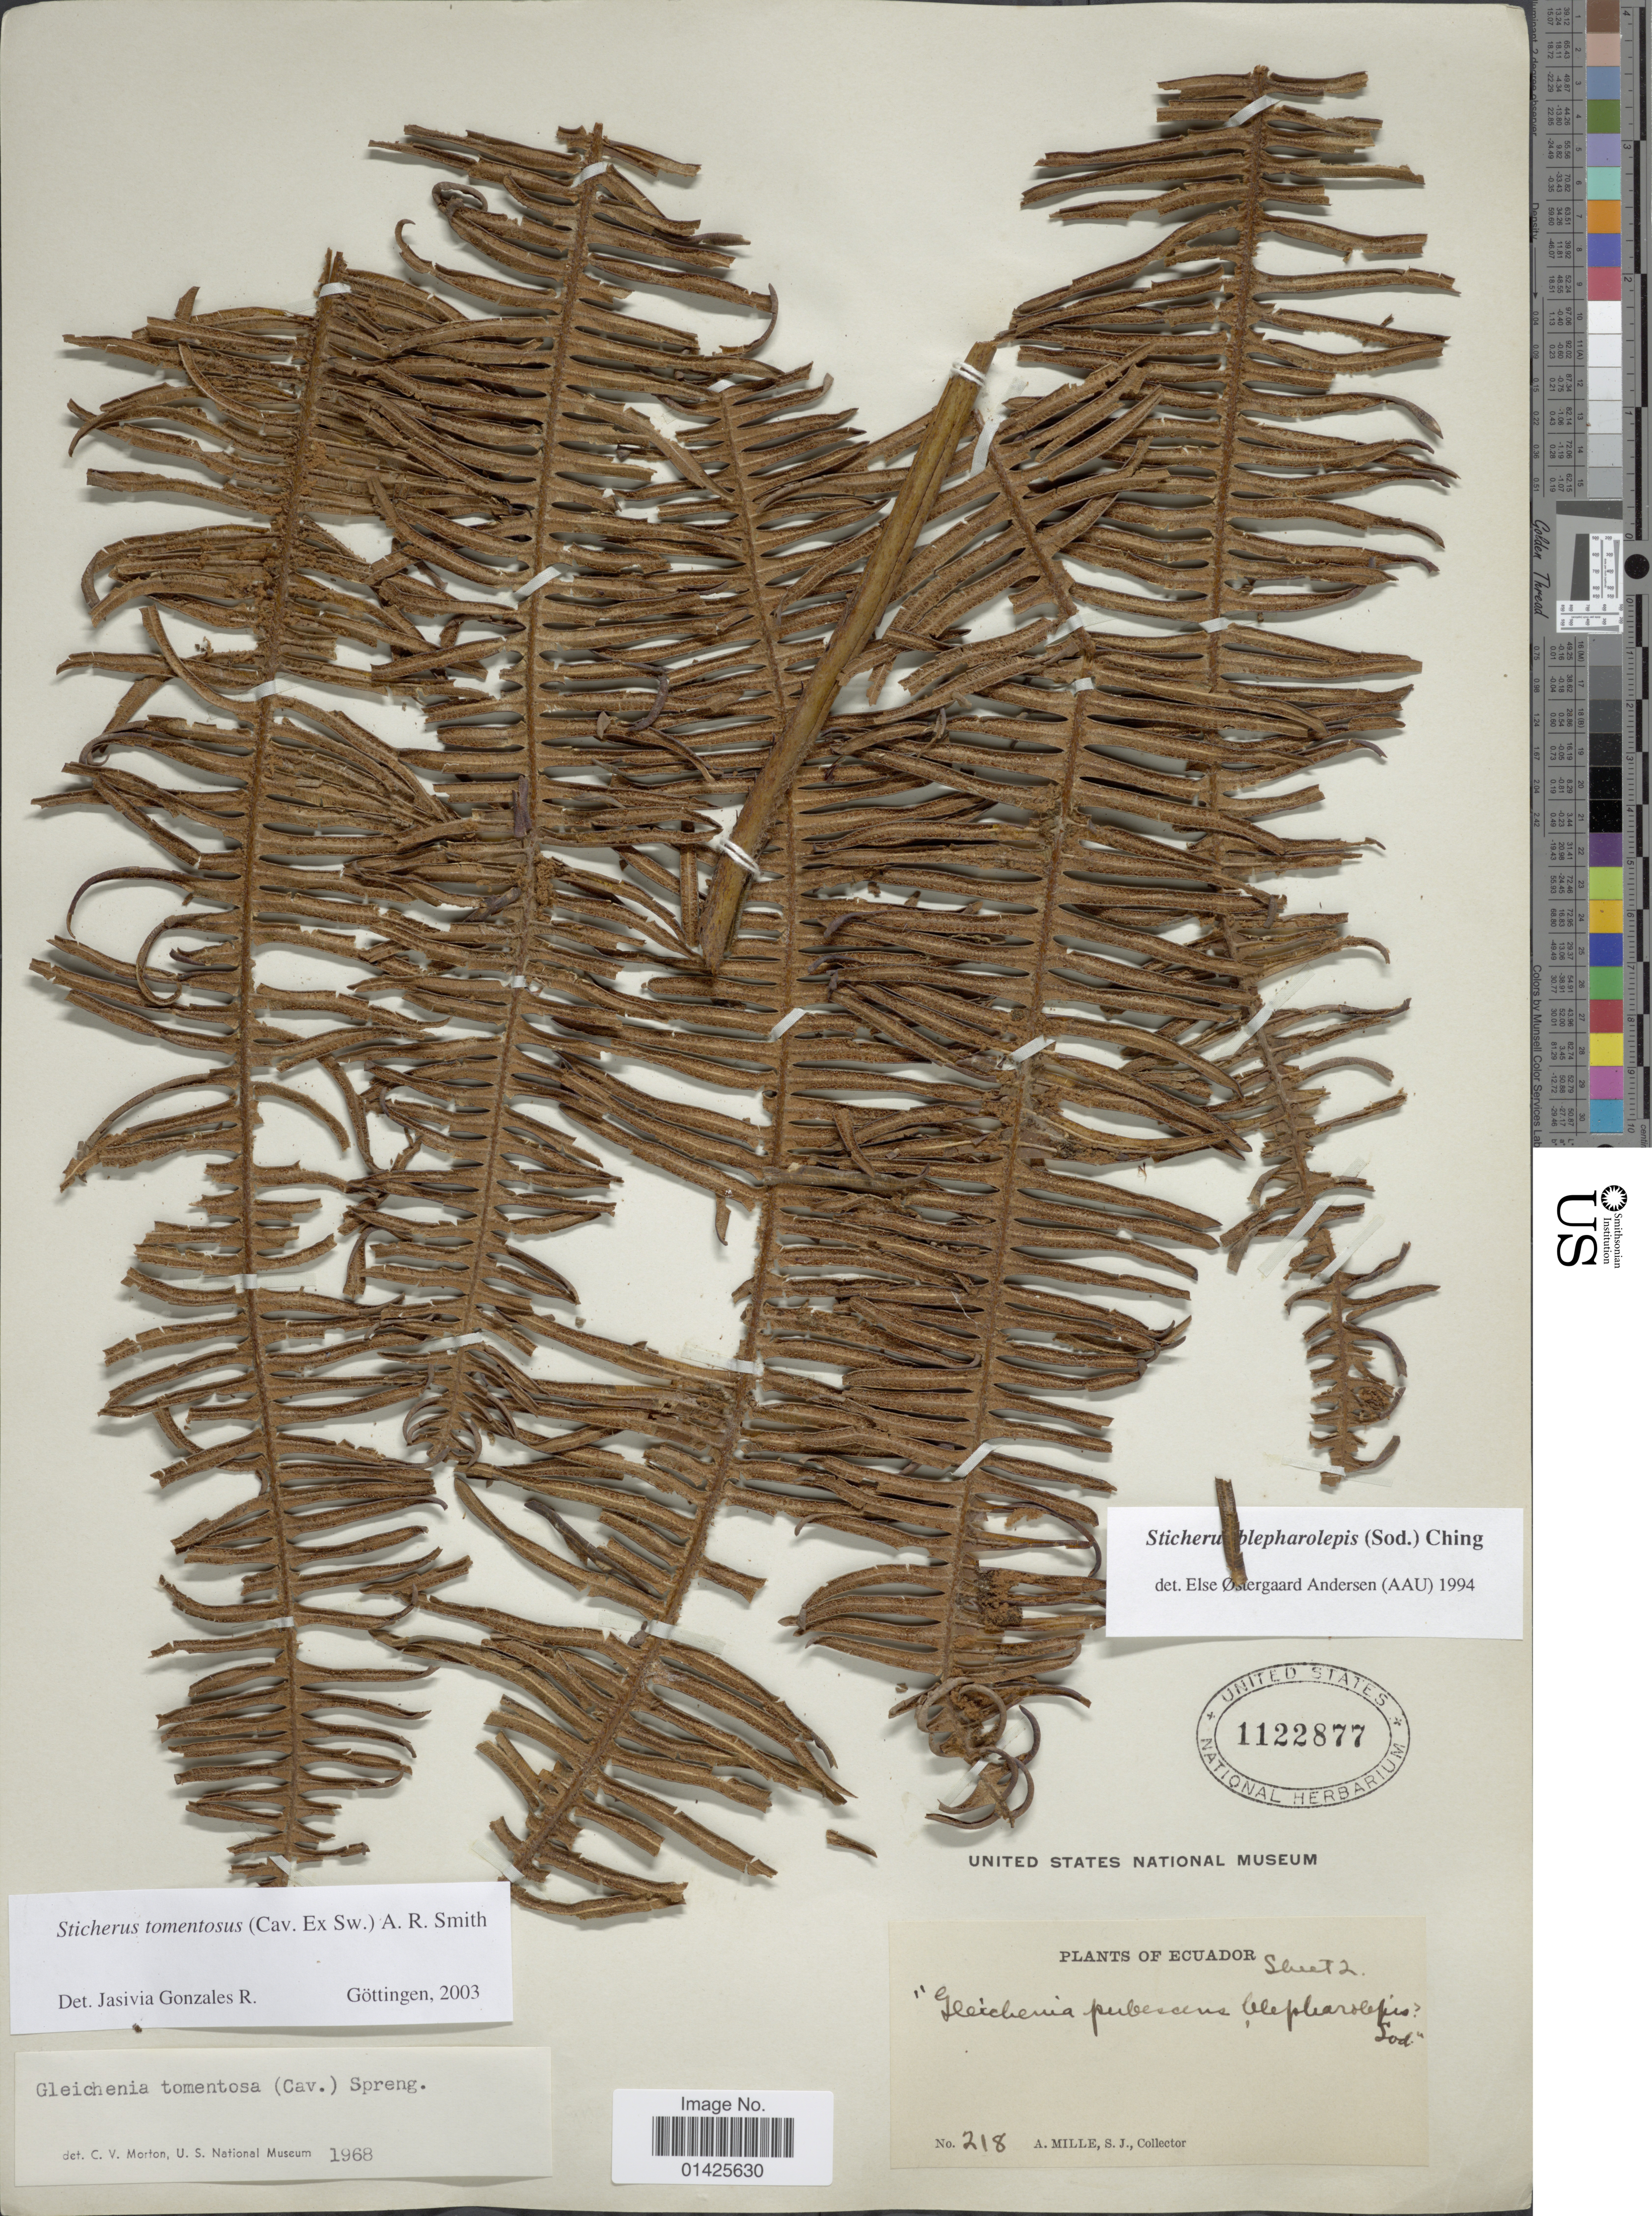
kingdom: Plantae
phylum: Tracheophyta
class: Polypodiopsida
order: Gleicheniales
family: Gleicheniaceae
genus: Sticherus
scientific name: Sticherus tomentosus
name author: (Cav. ex Sw.) A.R. Sm.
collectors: A. Mille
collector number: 218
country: Ecuador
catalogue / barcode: US 1122877